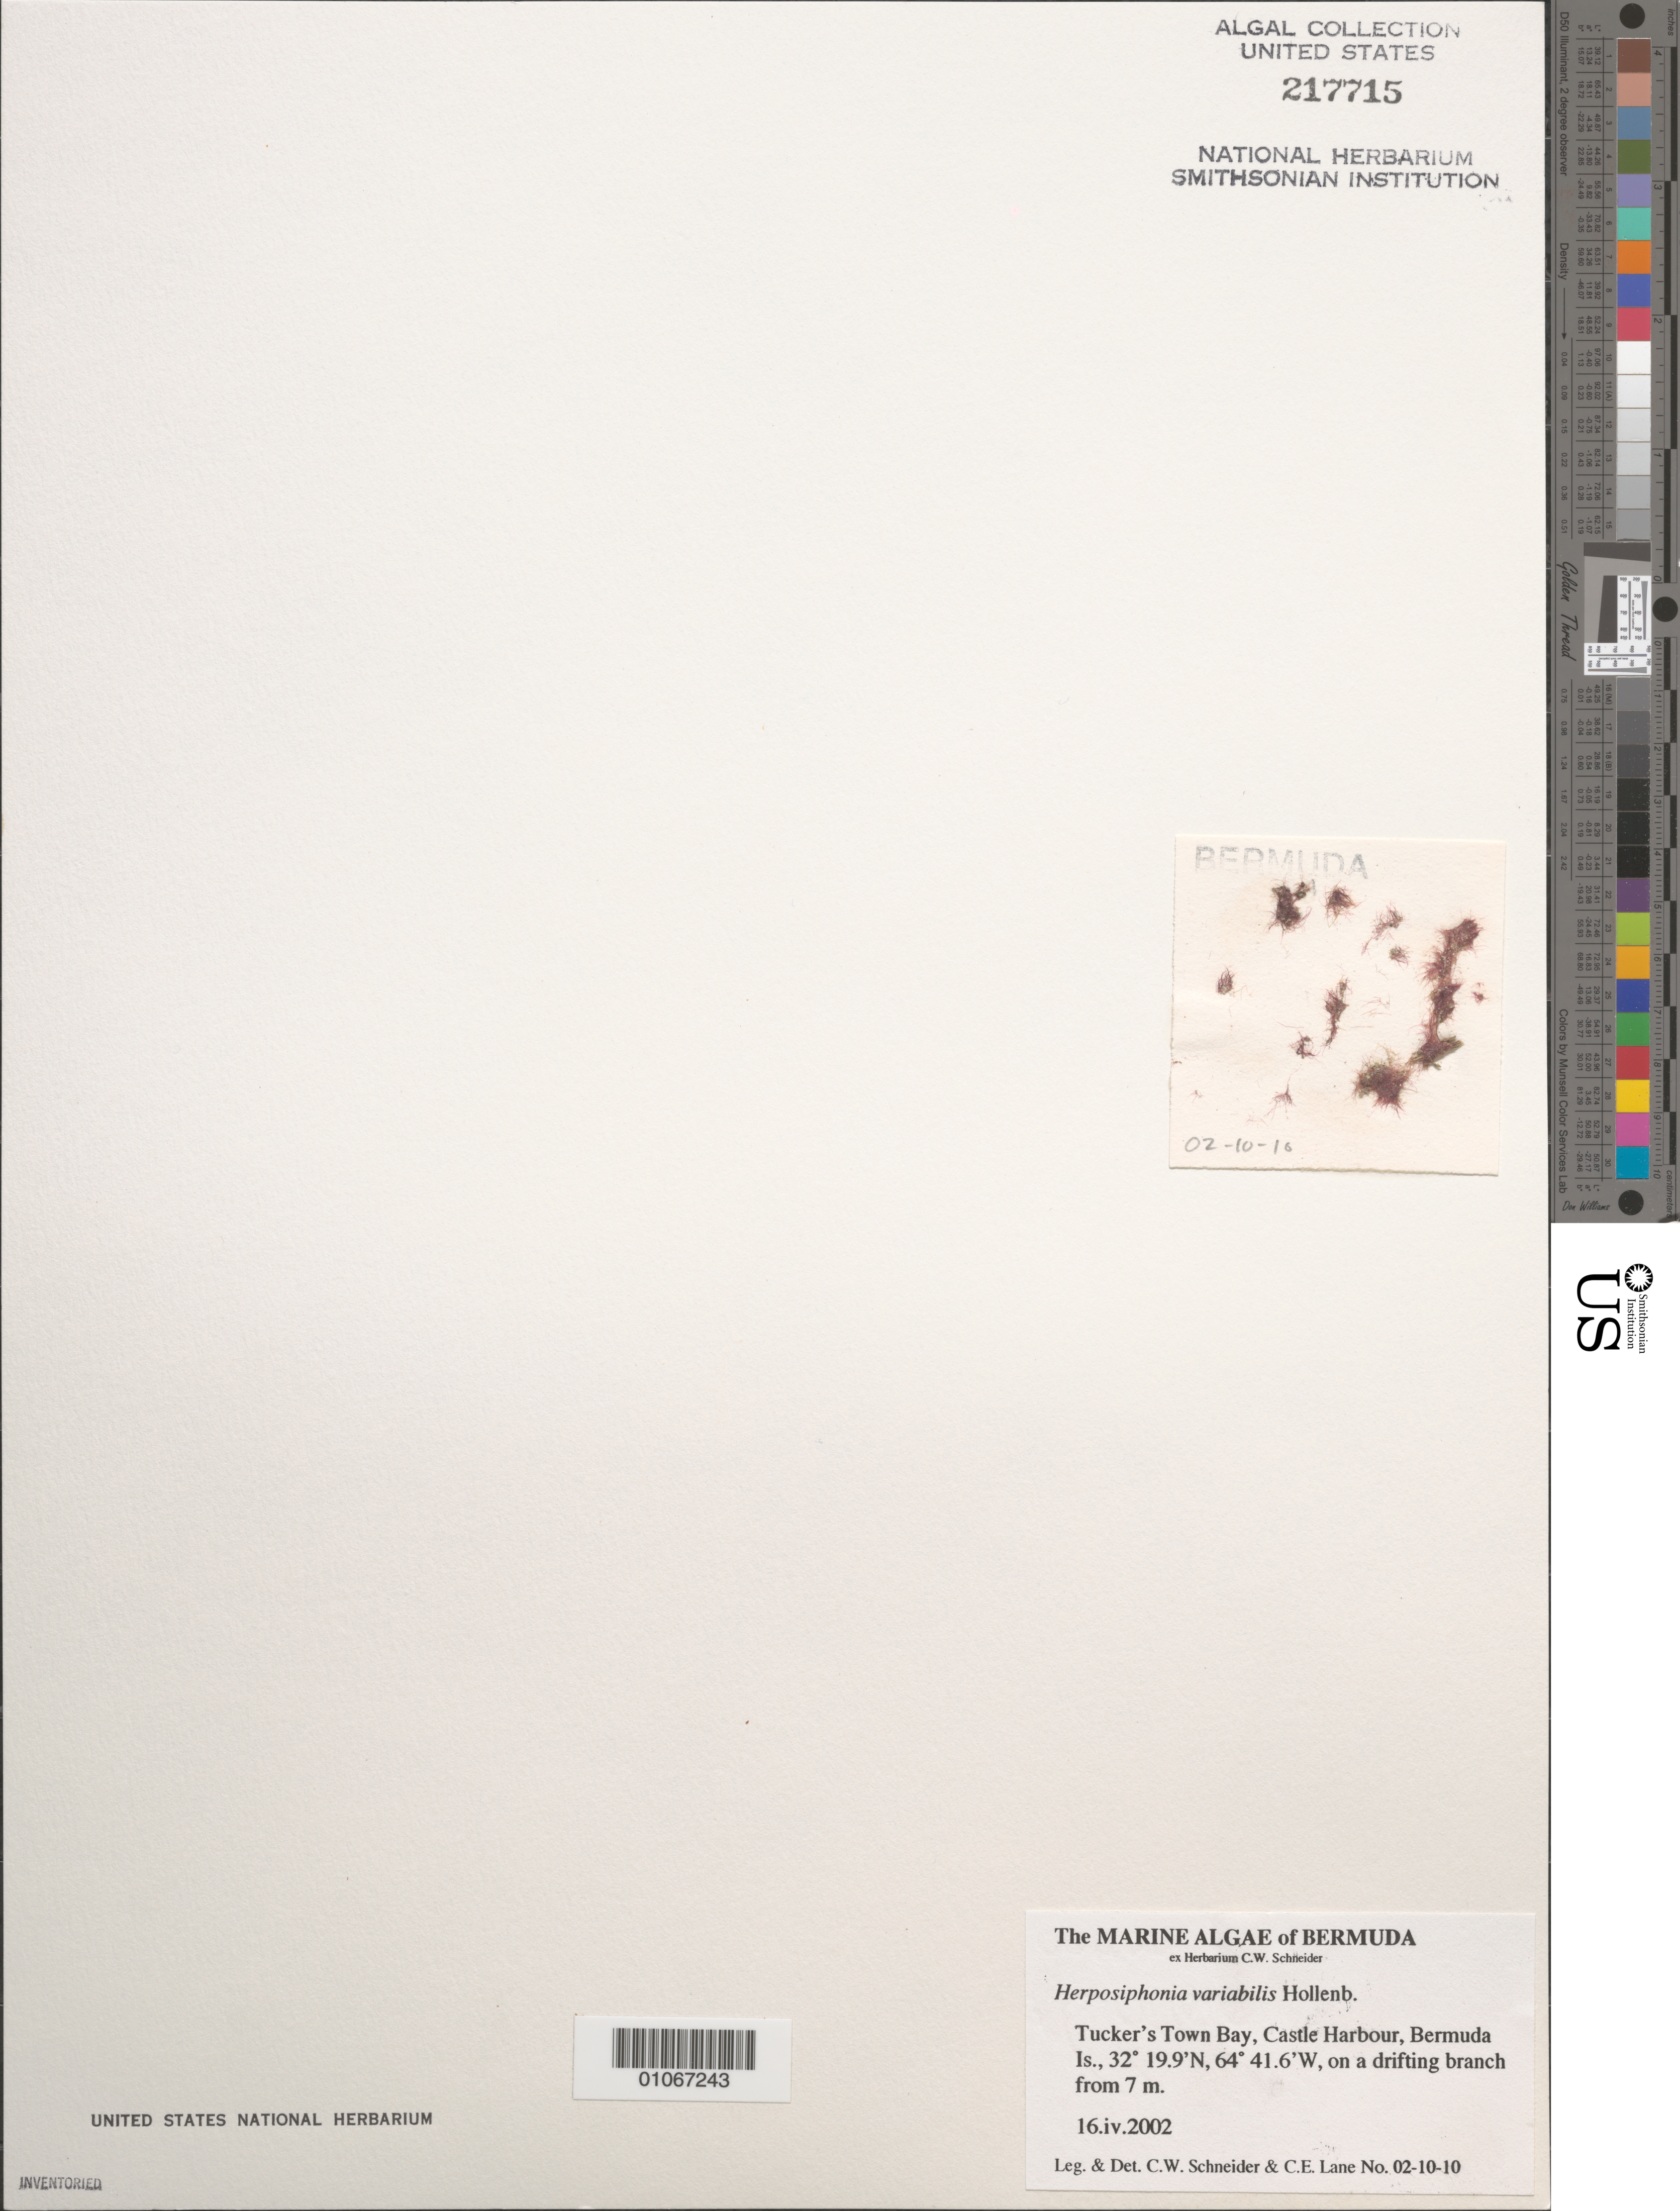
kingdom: Plantae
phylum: Rhodophyta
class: Florideophyceae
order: Ceramiales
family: Rhodomelaceae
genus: Herposiphonia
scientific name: Herposiphonia variabilis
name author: Hollenb.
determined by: Schneider, C. W.; Lane, C. E.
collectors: C. W. Schneider & C. E. Lane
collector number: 02-10-10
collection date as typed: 16 Apr 2002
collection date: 2002-04-16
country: Bermuda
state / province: Saint George's (parish)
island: Bermuda Island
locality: Tucker's Town Bay, Castle Harbour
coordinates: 32 19.9'N, 64 41.6'W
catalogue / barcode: US 217715